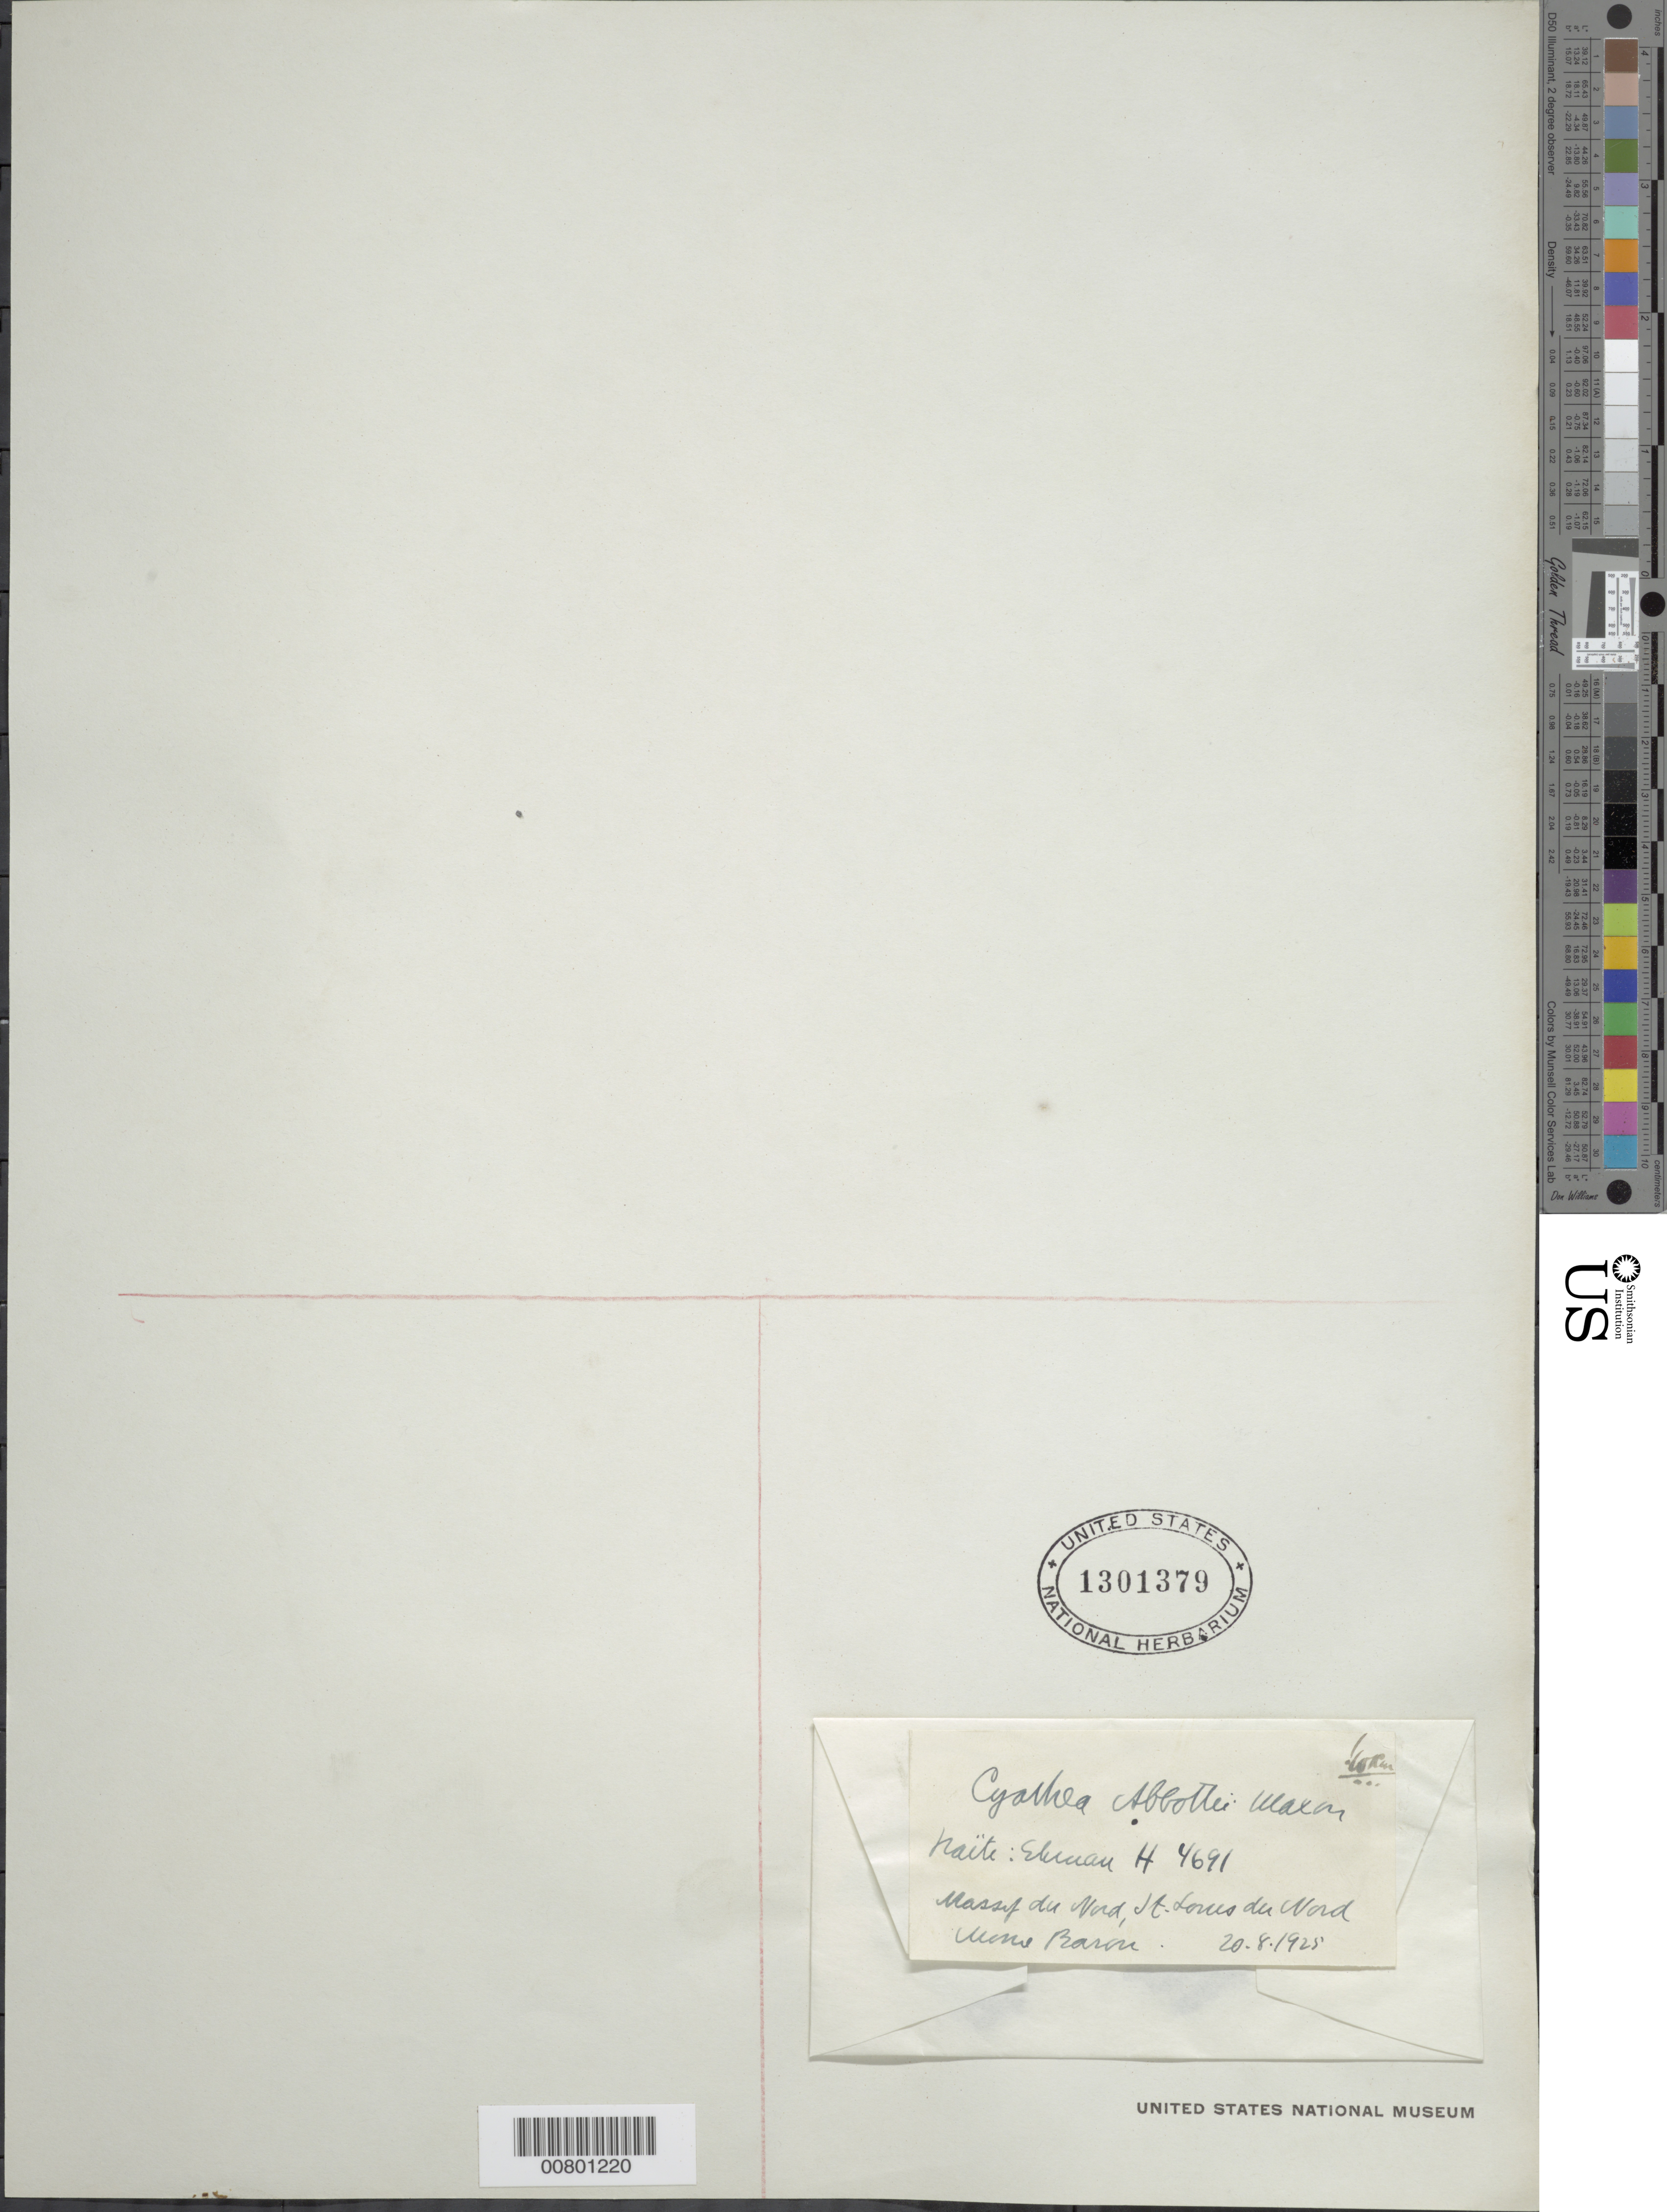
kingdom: Plantae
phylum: Tracheophyta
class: Polypodiopsida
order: Cyatheales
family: Cyatheaceae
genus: Alsophila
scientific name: Alsophila abbottii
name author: (Maxon) R.M. Tryon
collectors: E. L. Ekman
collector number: H 4691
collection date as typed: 20 Aug 1925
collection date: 1925-08-20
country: Haiti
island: Hispaniola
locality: Massif du Nord, St. Louis du Nord, Morne Baron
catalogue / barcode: US 1301379